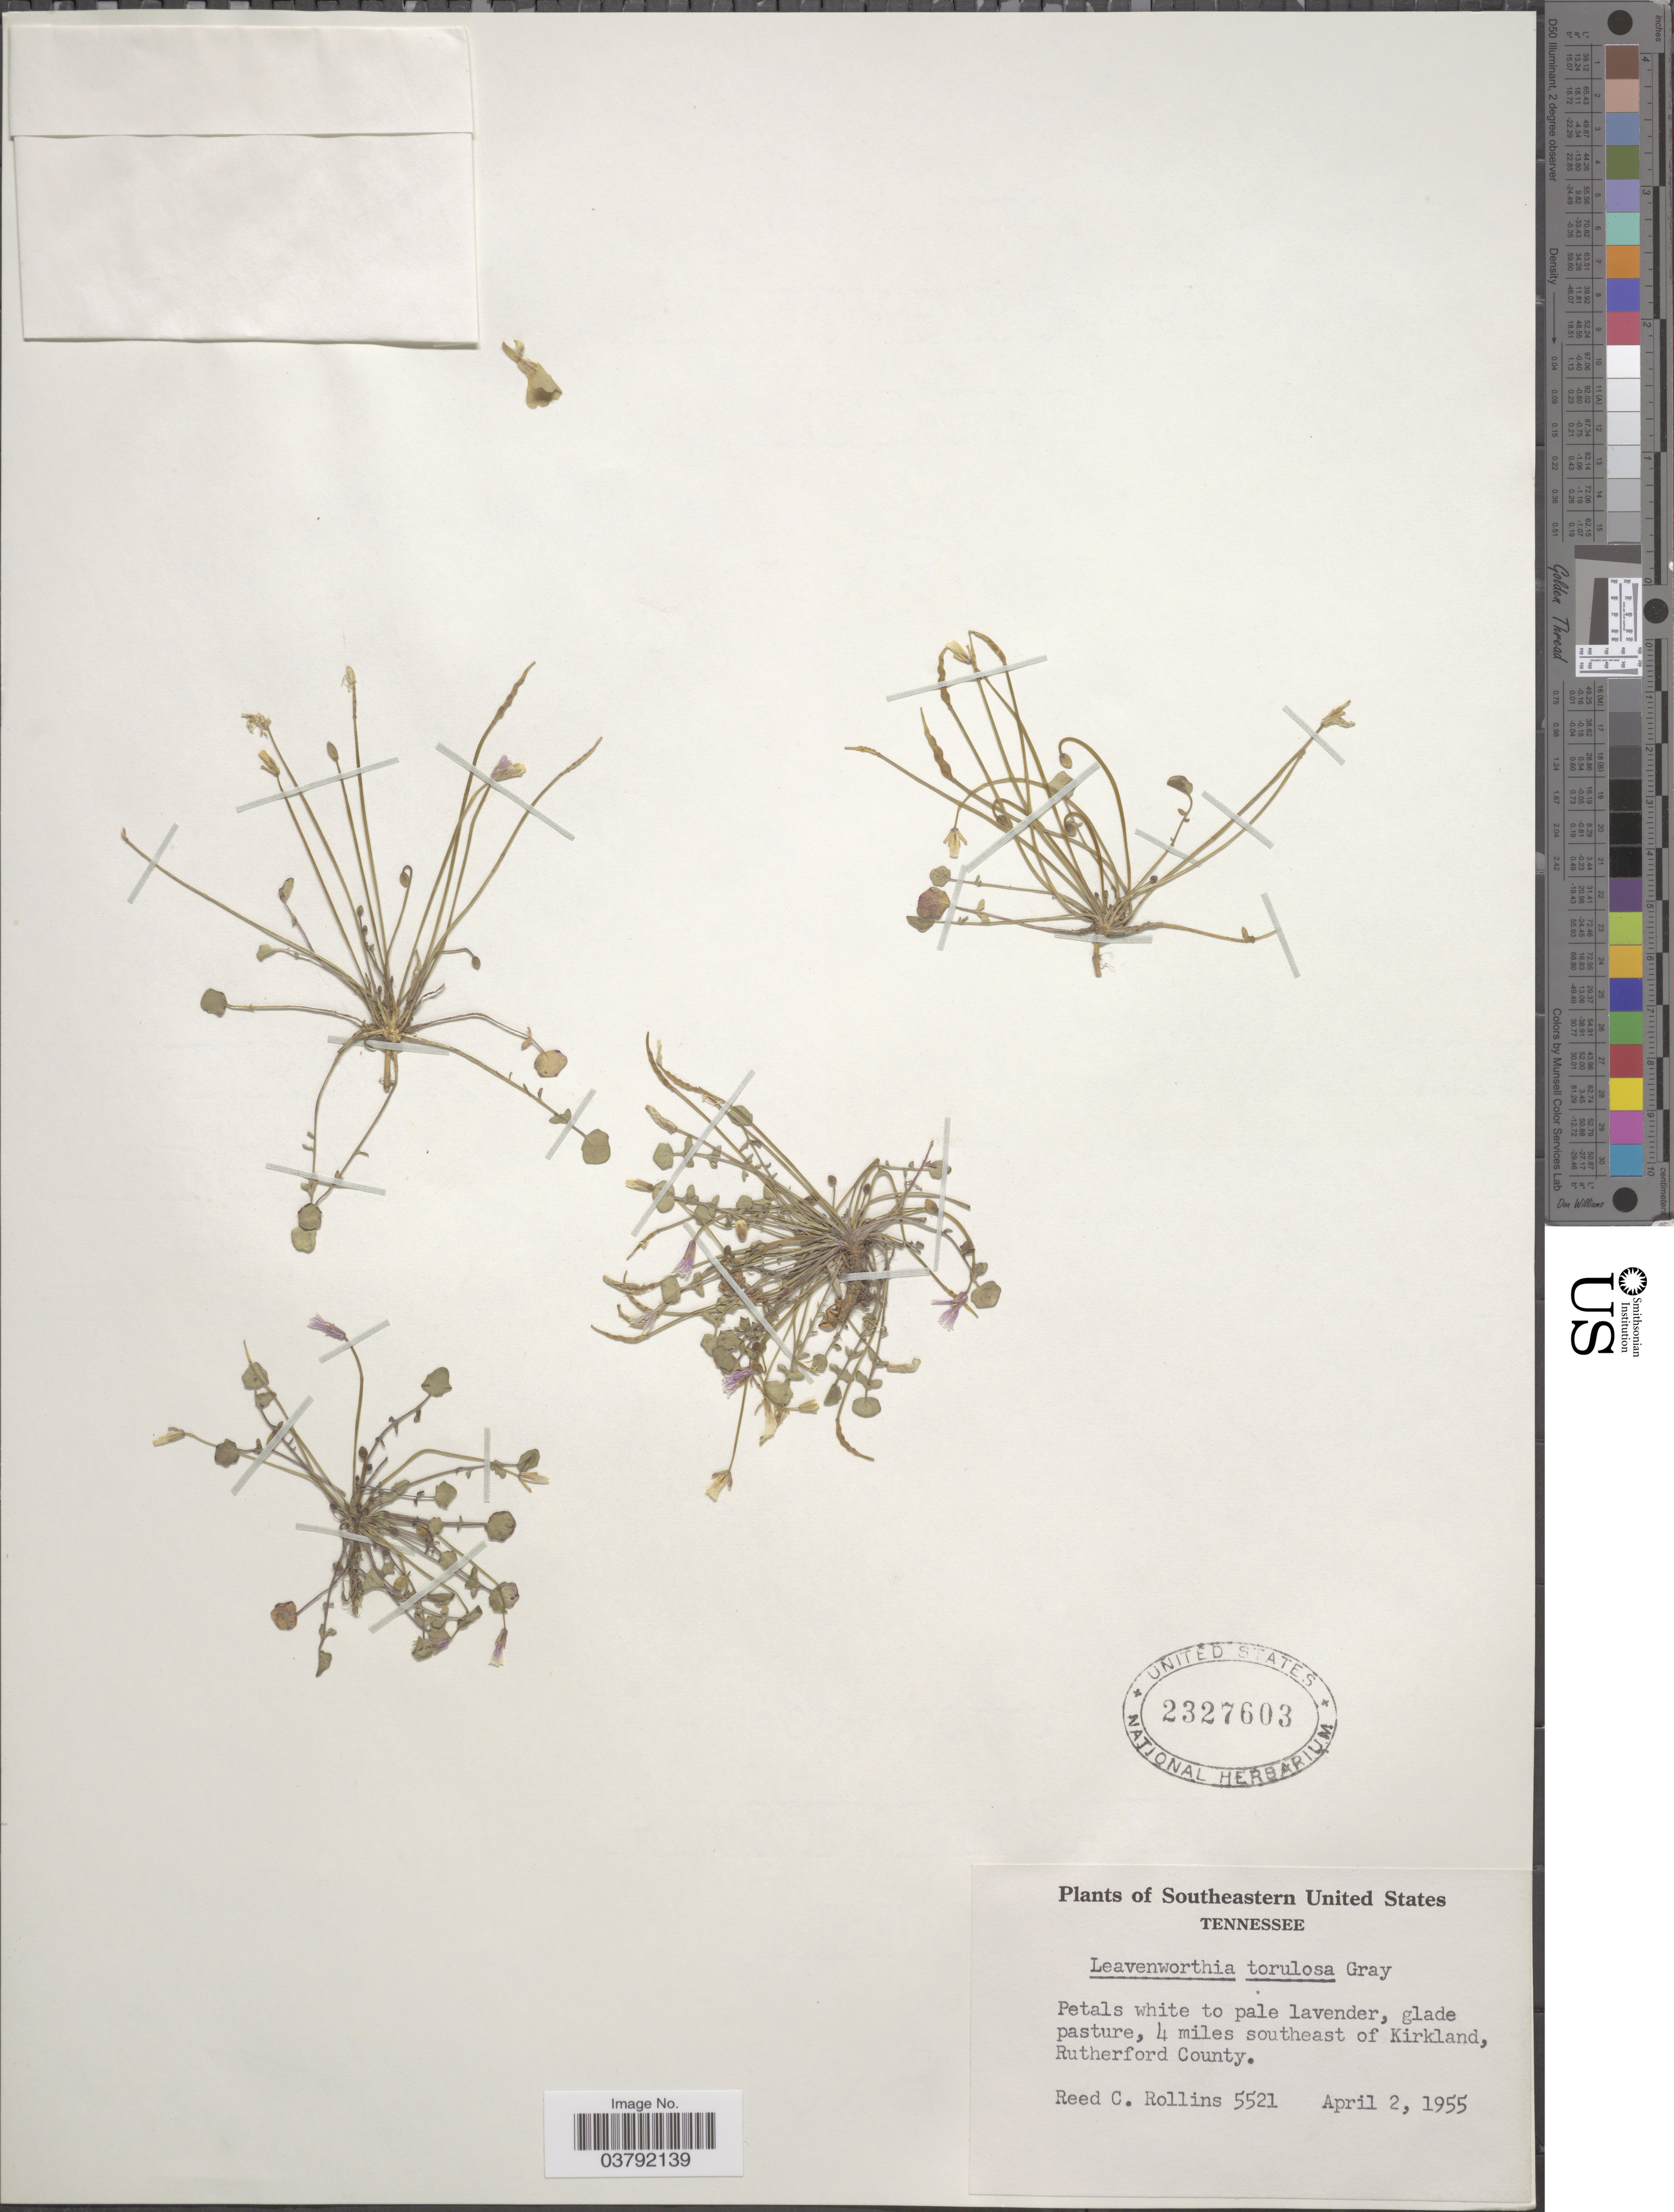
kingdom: Plantae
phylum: Tracheophyta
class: Magnoliopsida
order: Brassicales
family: Brassicaceae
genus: Leavenworthia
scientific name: Leavenworthia torulosa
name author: A. Gray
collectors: R. C. Rollins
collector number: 5521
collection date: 1955-04-02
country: United States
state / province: Tennessee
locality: Southeastern United States. 4 miles southeast of Kirkland, Rutherford County.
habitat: glade pasture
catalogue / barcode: US 2327603